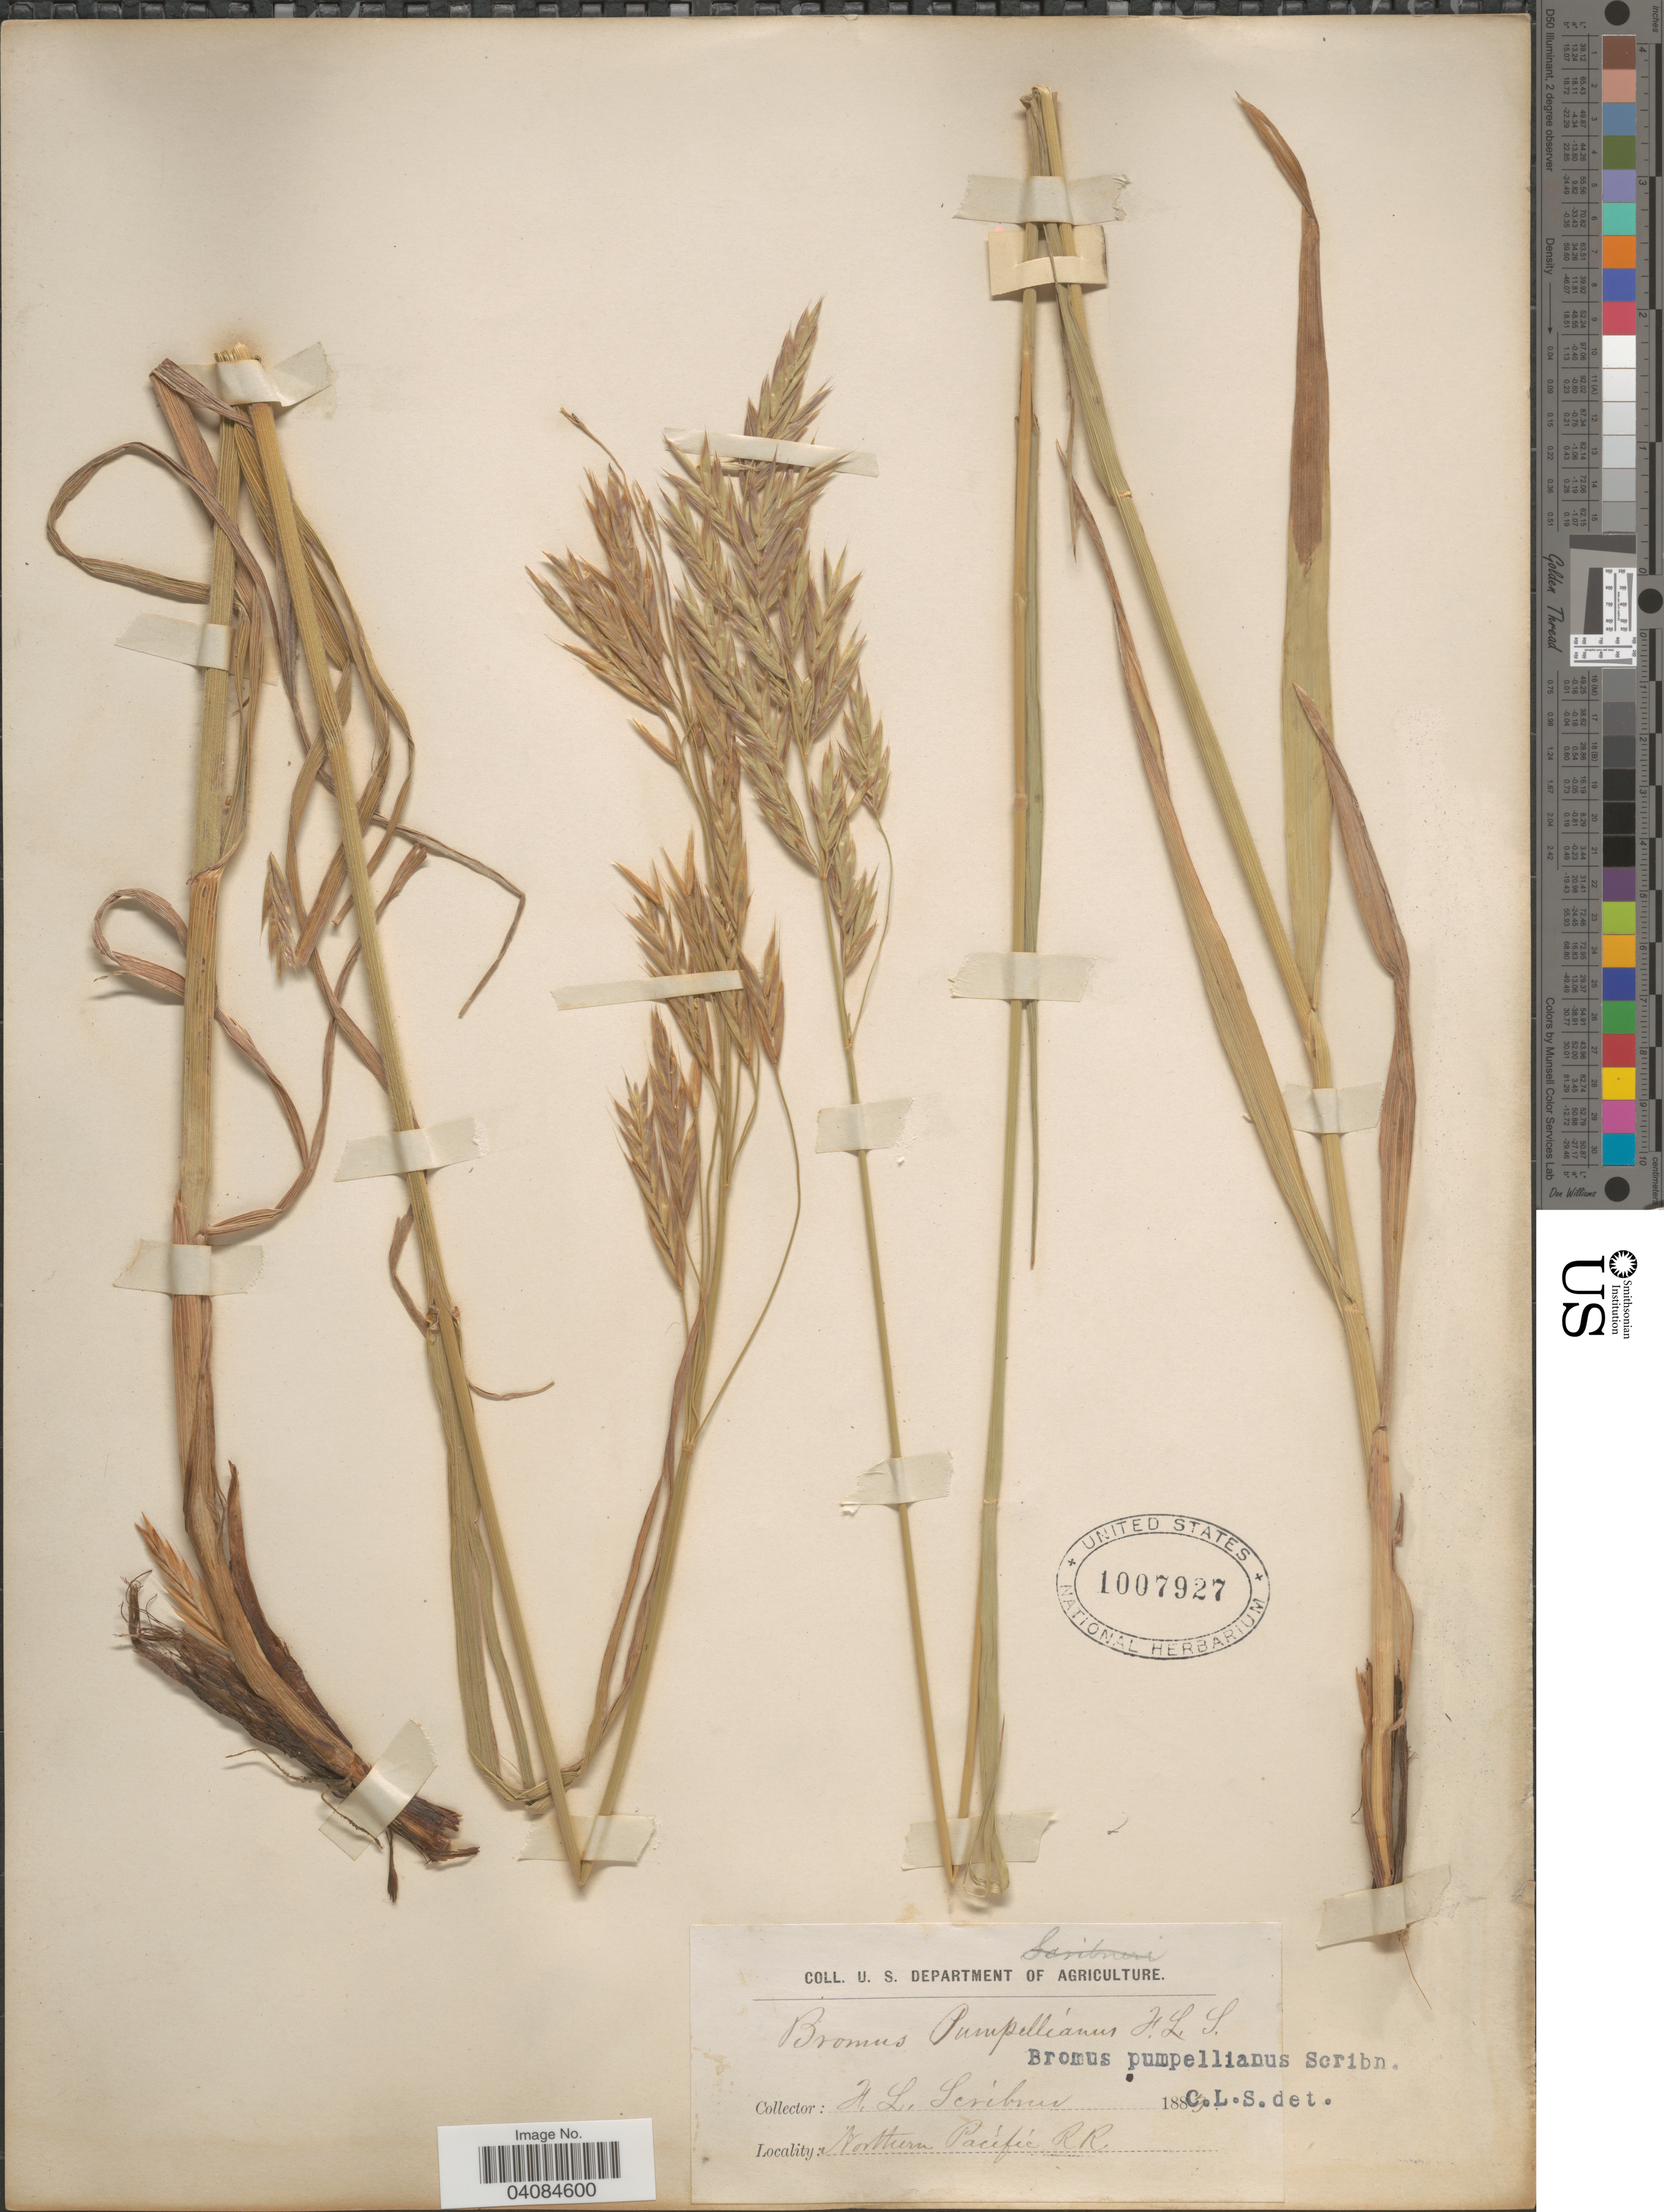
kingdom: Plantae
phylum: Tracheophyta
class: Liliopsida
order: Poales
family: Poaceae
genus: Bromus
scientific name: Bromus pumpellianus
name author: Scribn.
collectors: F. L. Scribner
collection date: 1883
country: United States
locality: Northern Pacific R.R.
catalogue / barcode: US 1007927